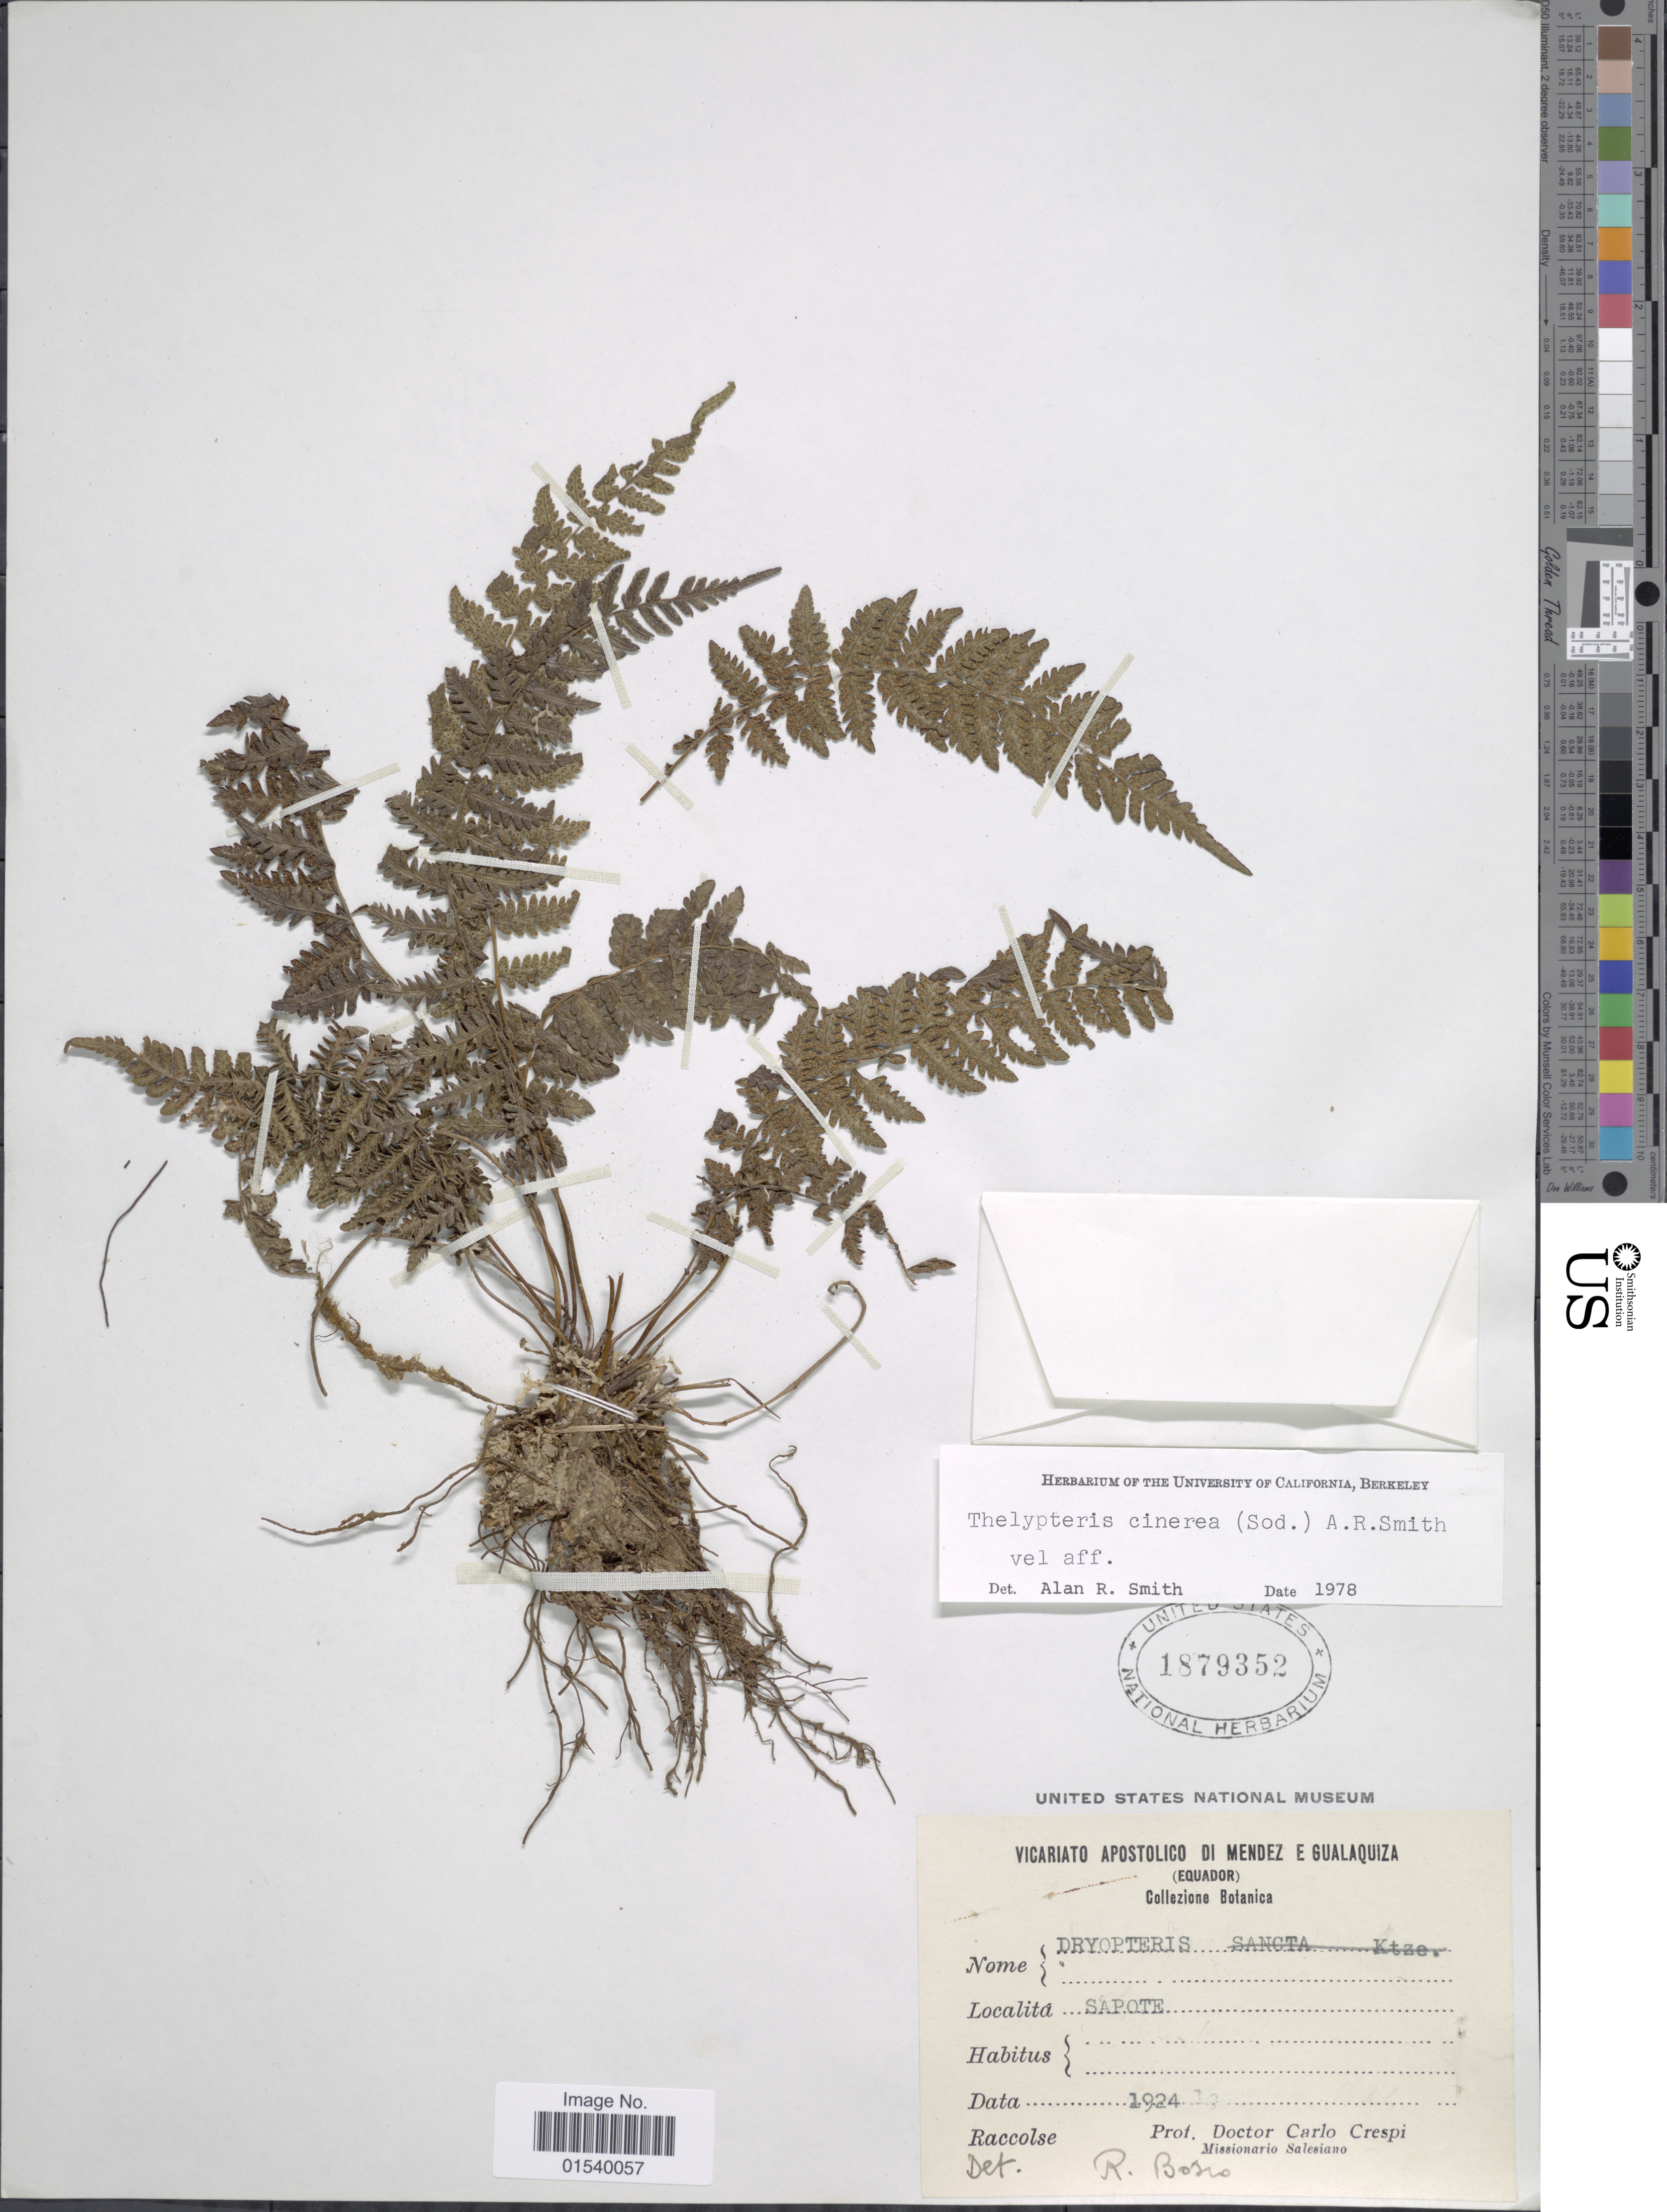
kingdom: Plantae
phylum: Tracheophyta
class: Polypodiopsida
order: Polypodiales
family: Thelypteridaceae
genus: Amauropelta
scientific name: Amauropelta cinerea (Sodiro) comb. nov., ined. 2015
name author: (Sodiro)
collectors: C. Crespi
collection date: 1924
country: Ecuador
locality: Sapote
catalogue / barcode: US 1879352